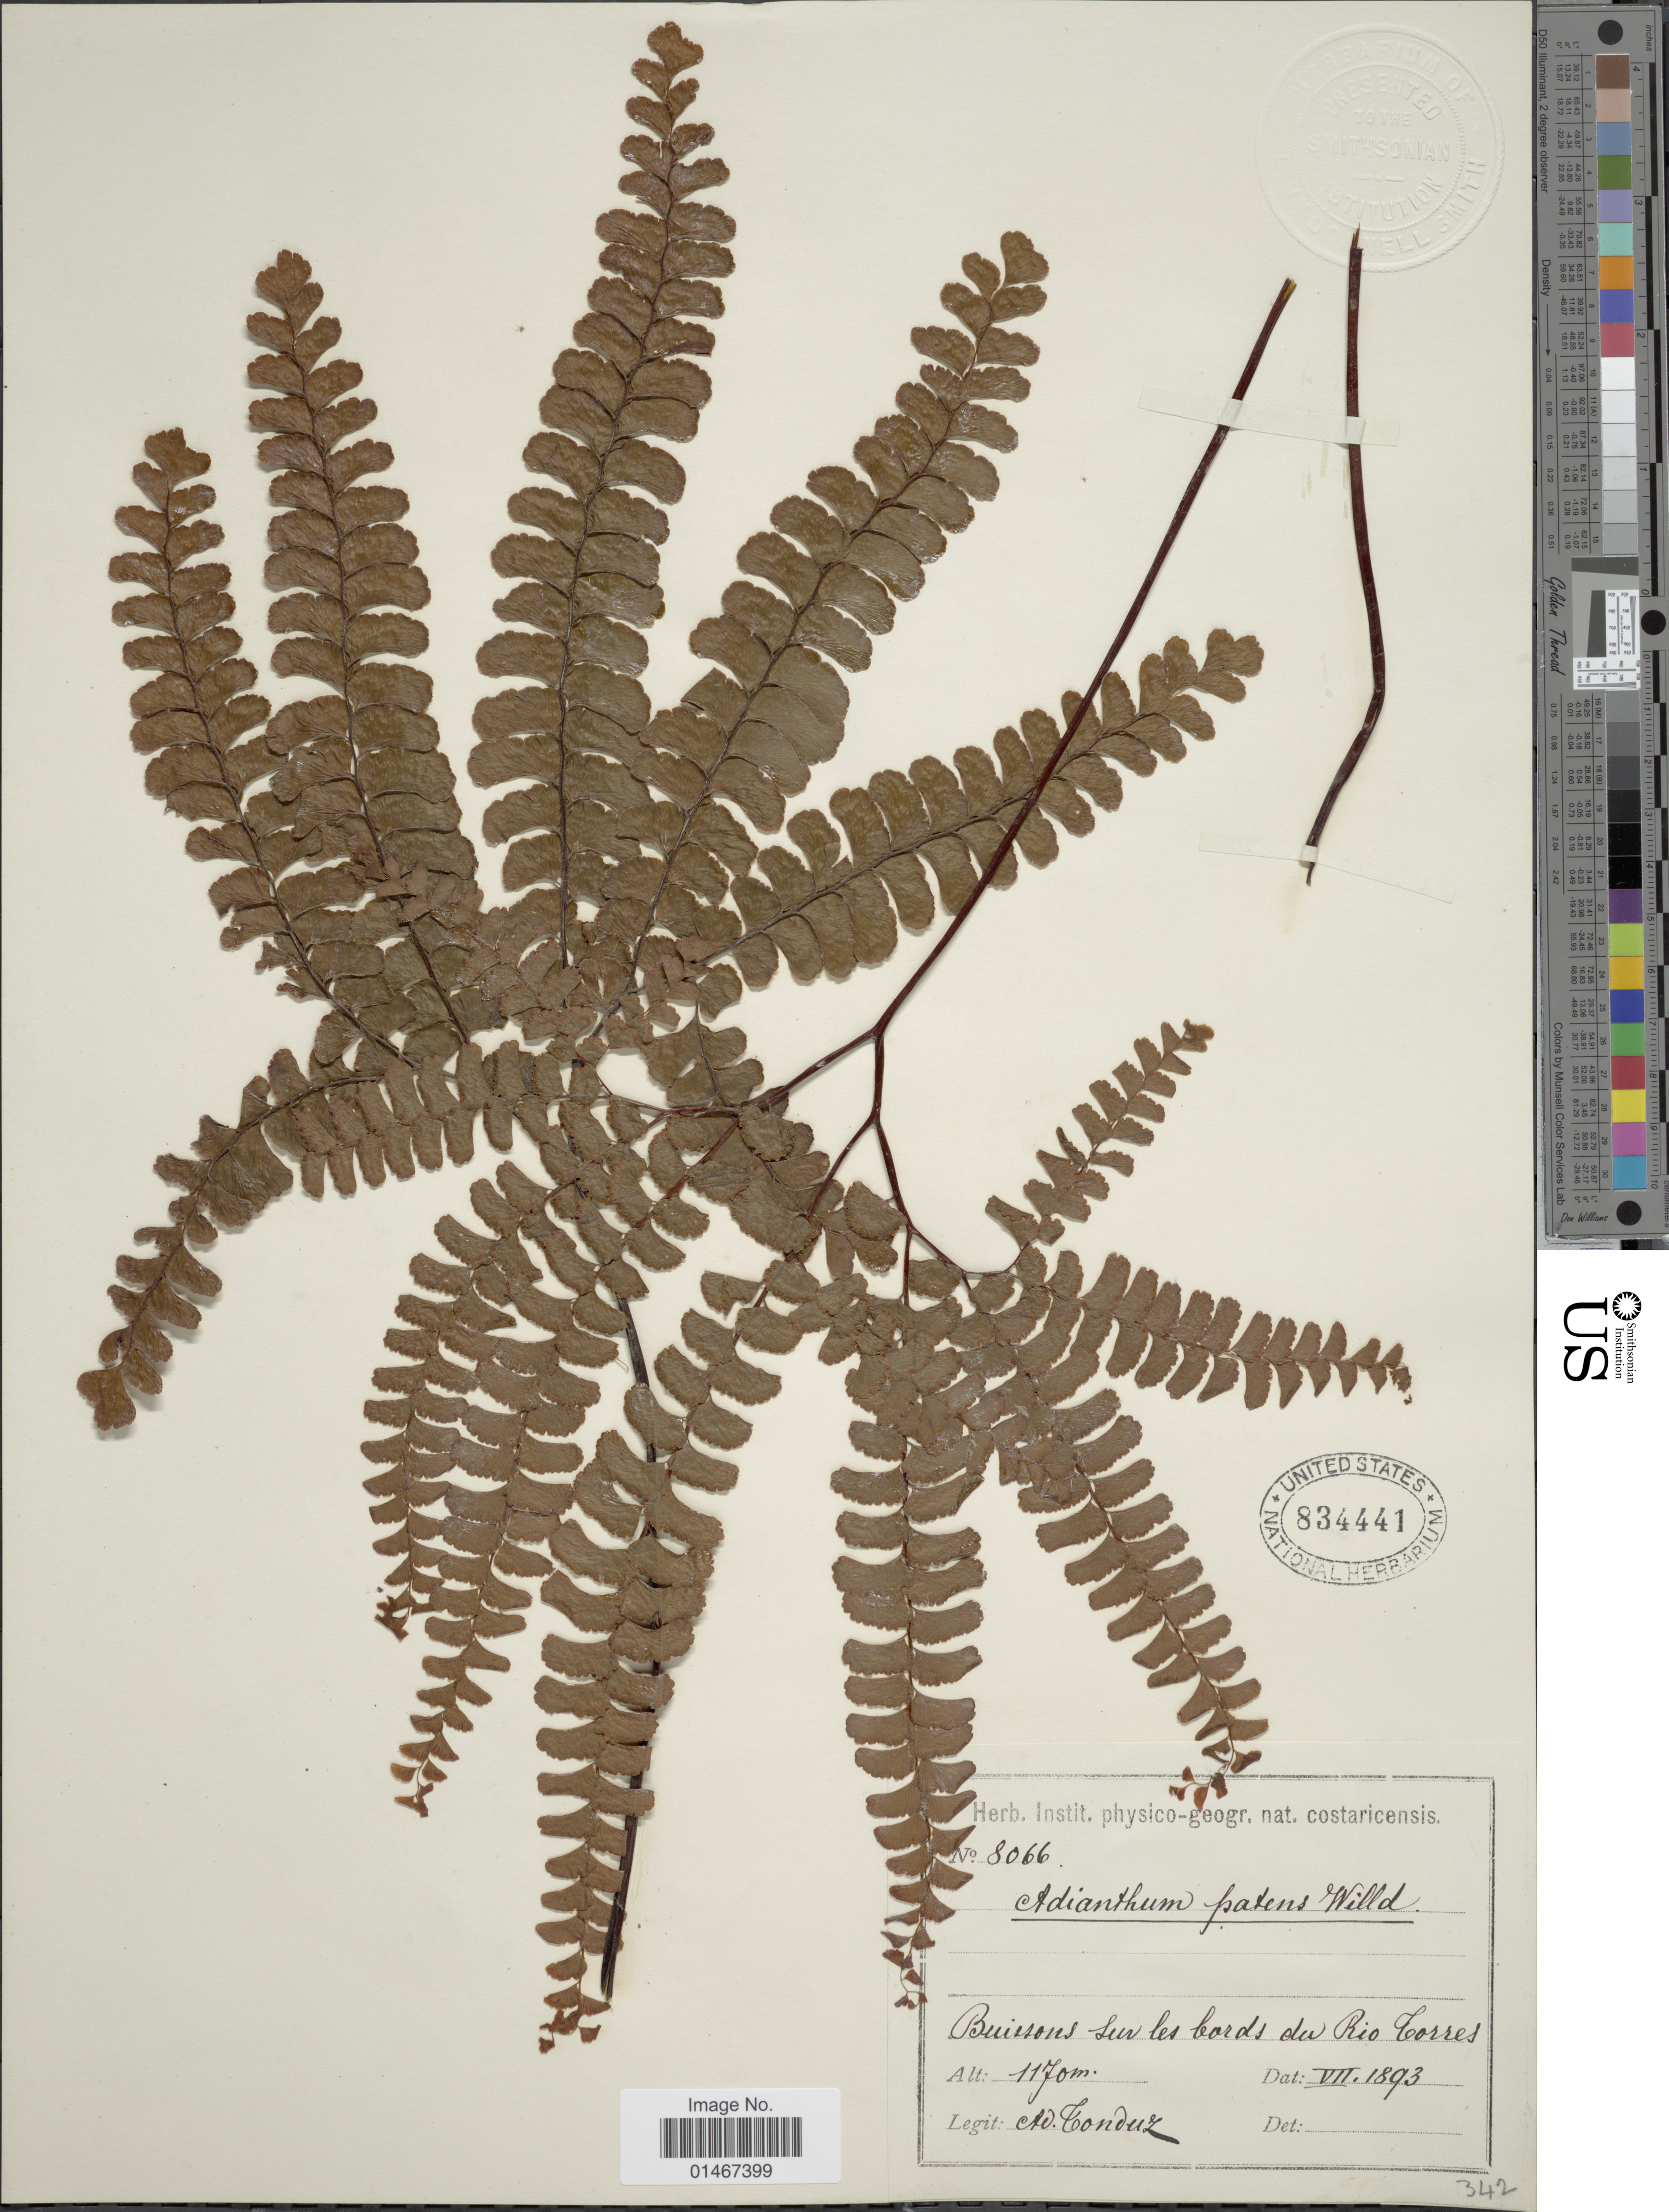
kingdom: Plantae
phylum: Tracheophyta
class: Polypodiopsida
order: Polypodiales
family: Pteridaceae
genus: Adiantum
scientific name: Adiantum patens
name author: Willd.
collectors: A. Tonduz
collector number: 8066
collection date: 1893-07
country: Costa Rica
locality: Buissons sur les bords du Rio Torres.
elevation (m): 1170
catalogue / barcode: US 834441